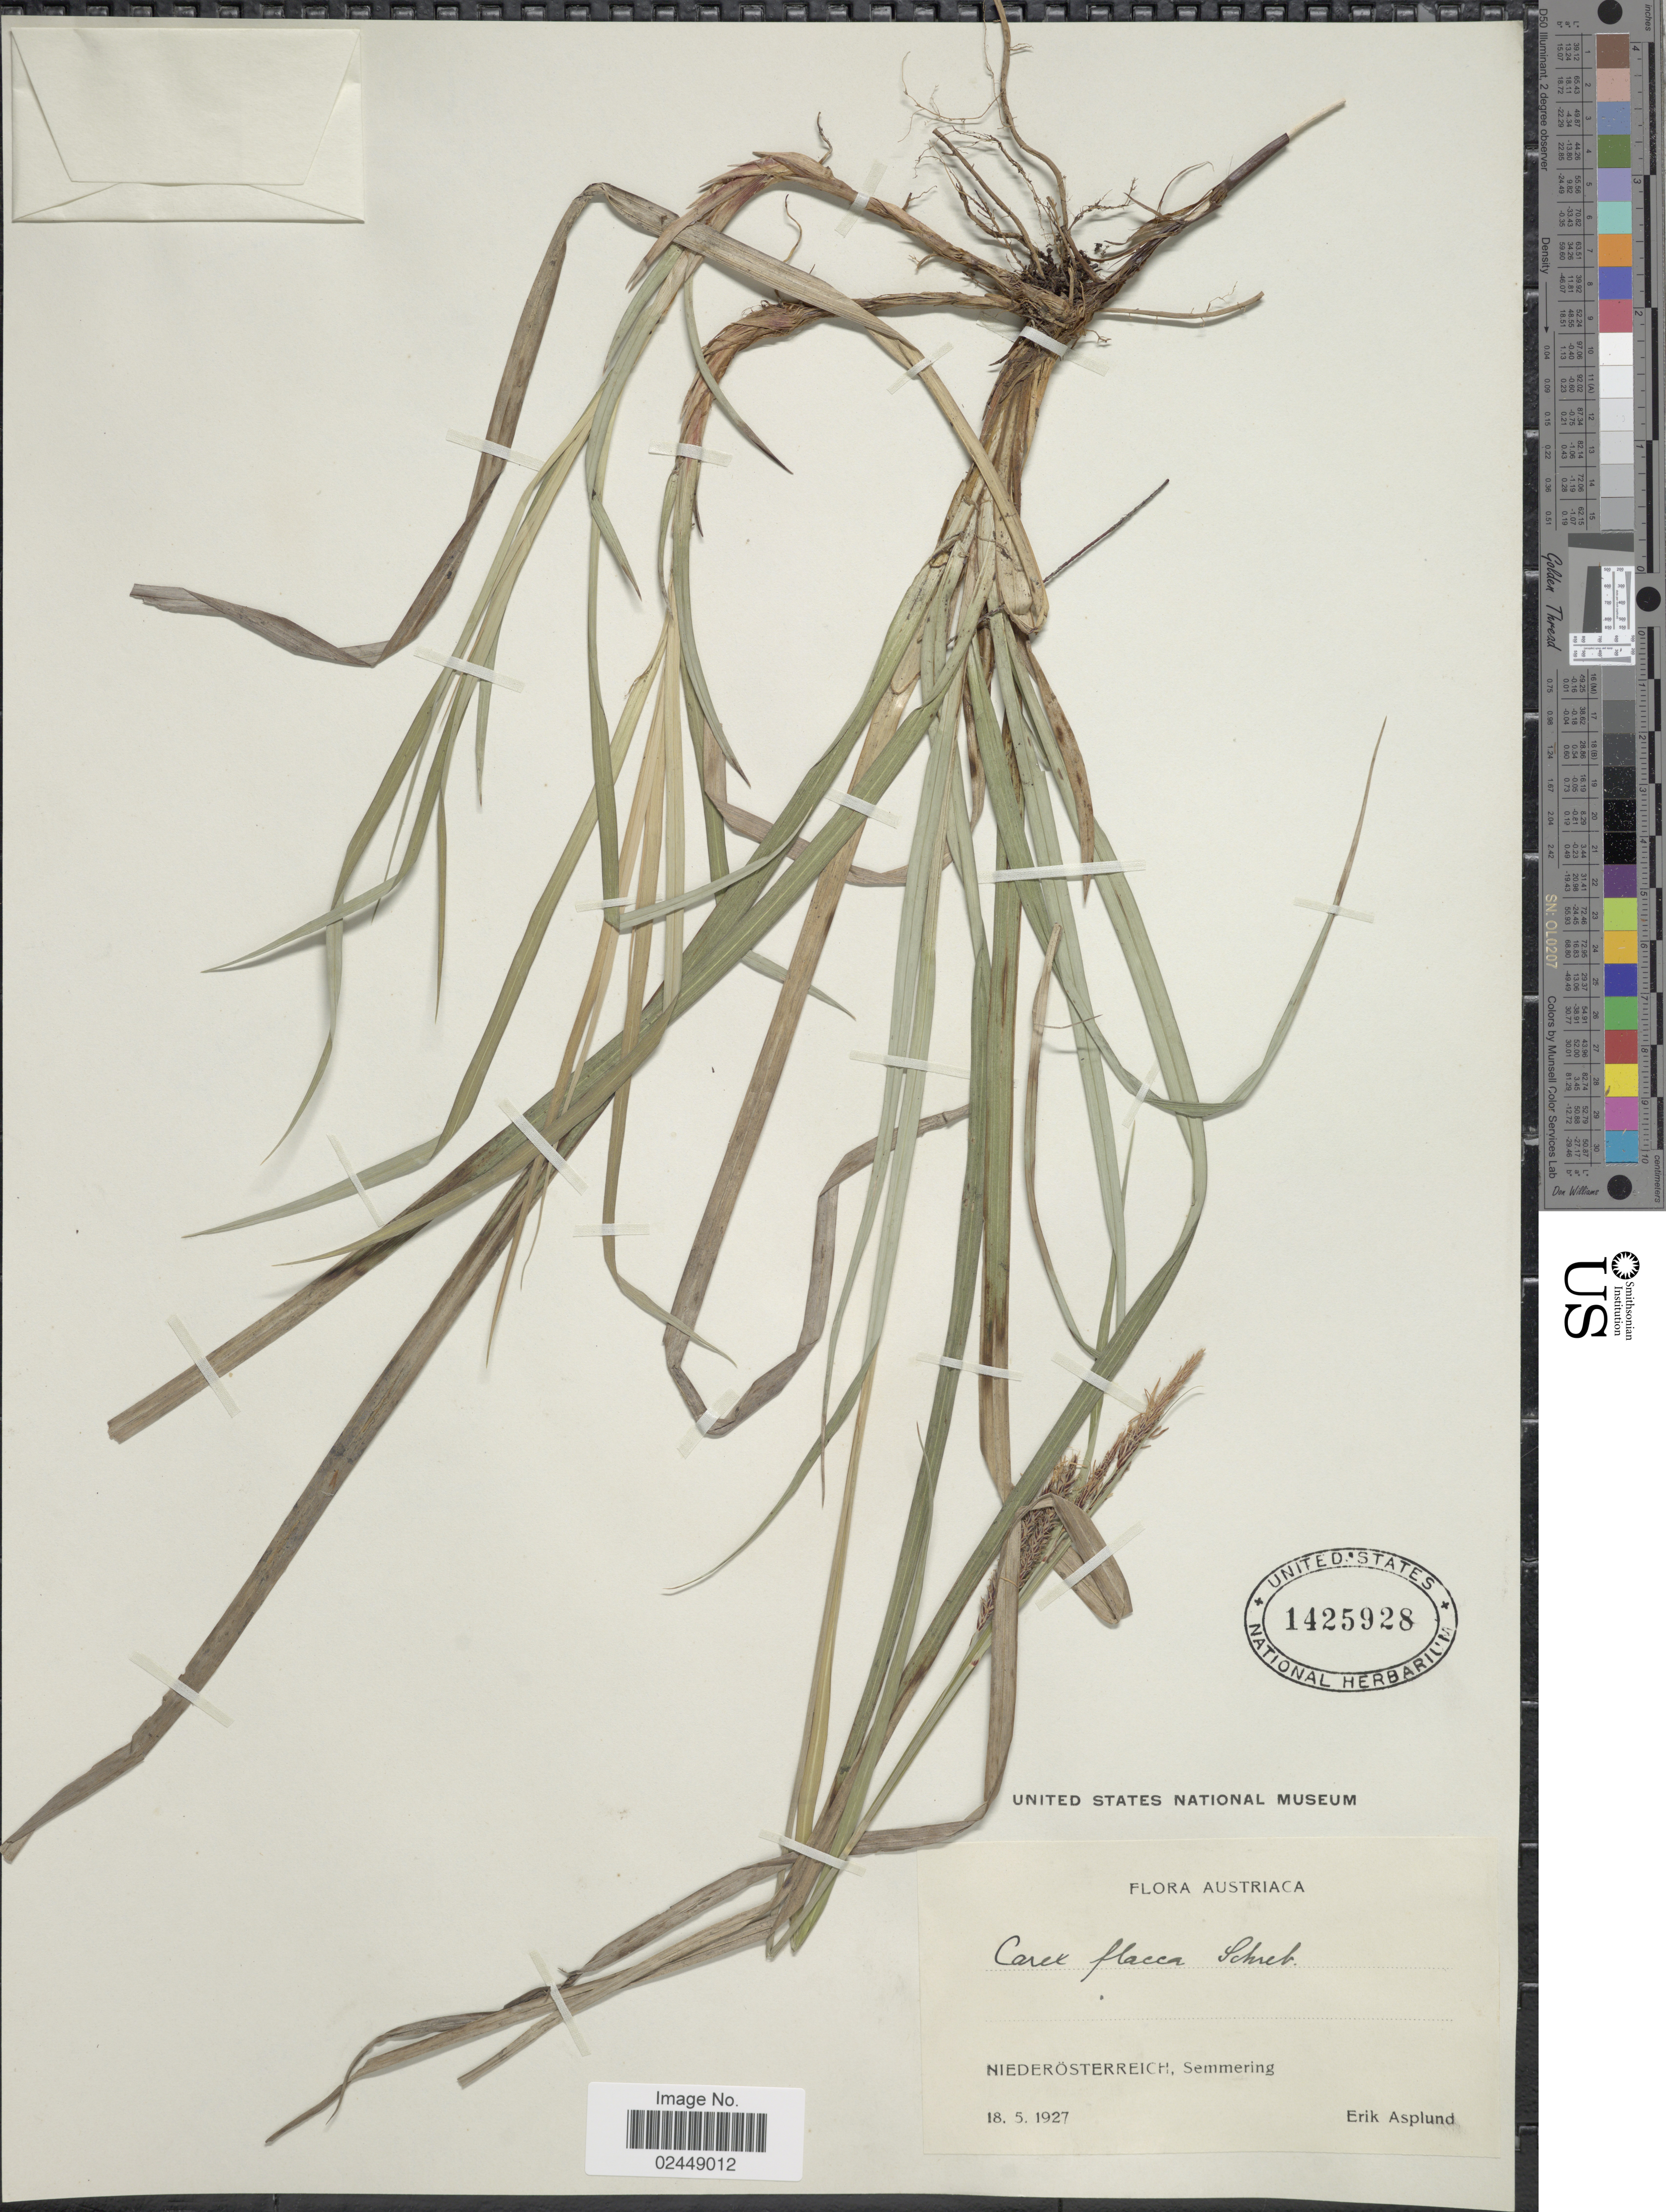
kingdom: Plantae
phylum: Tracheophyta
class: Liliopsida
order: Poales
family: Cyperaceae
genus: Carex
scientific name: Carex flacca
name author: Schreb.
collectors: E. Asplund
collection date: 1927-05-18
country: Austria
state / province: Niederosterreich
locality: Austriaca, Semmering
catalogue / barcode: US 1425928